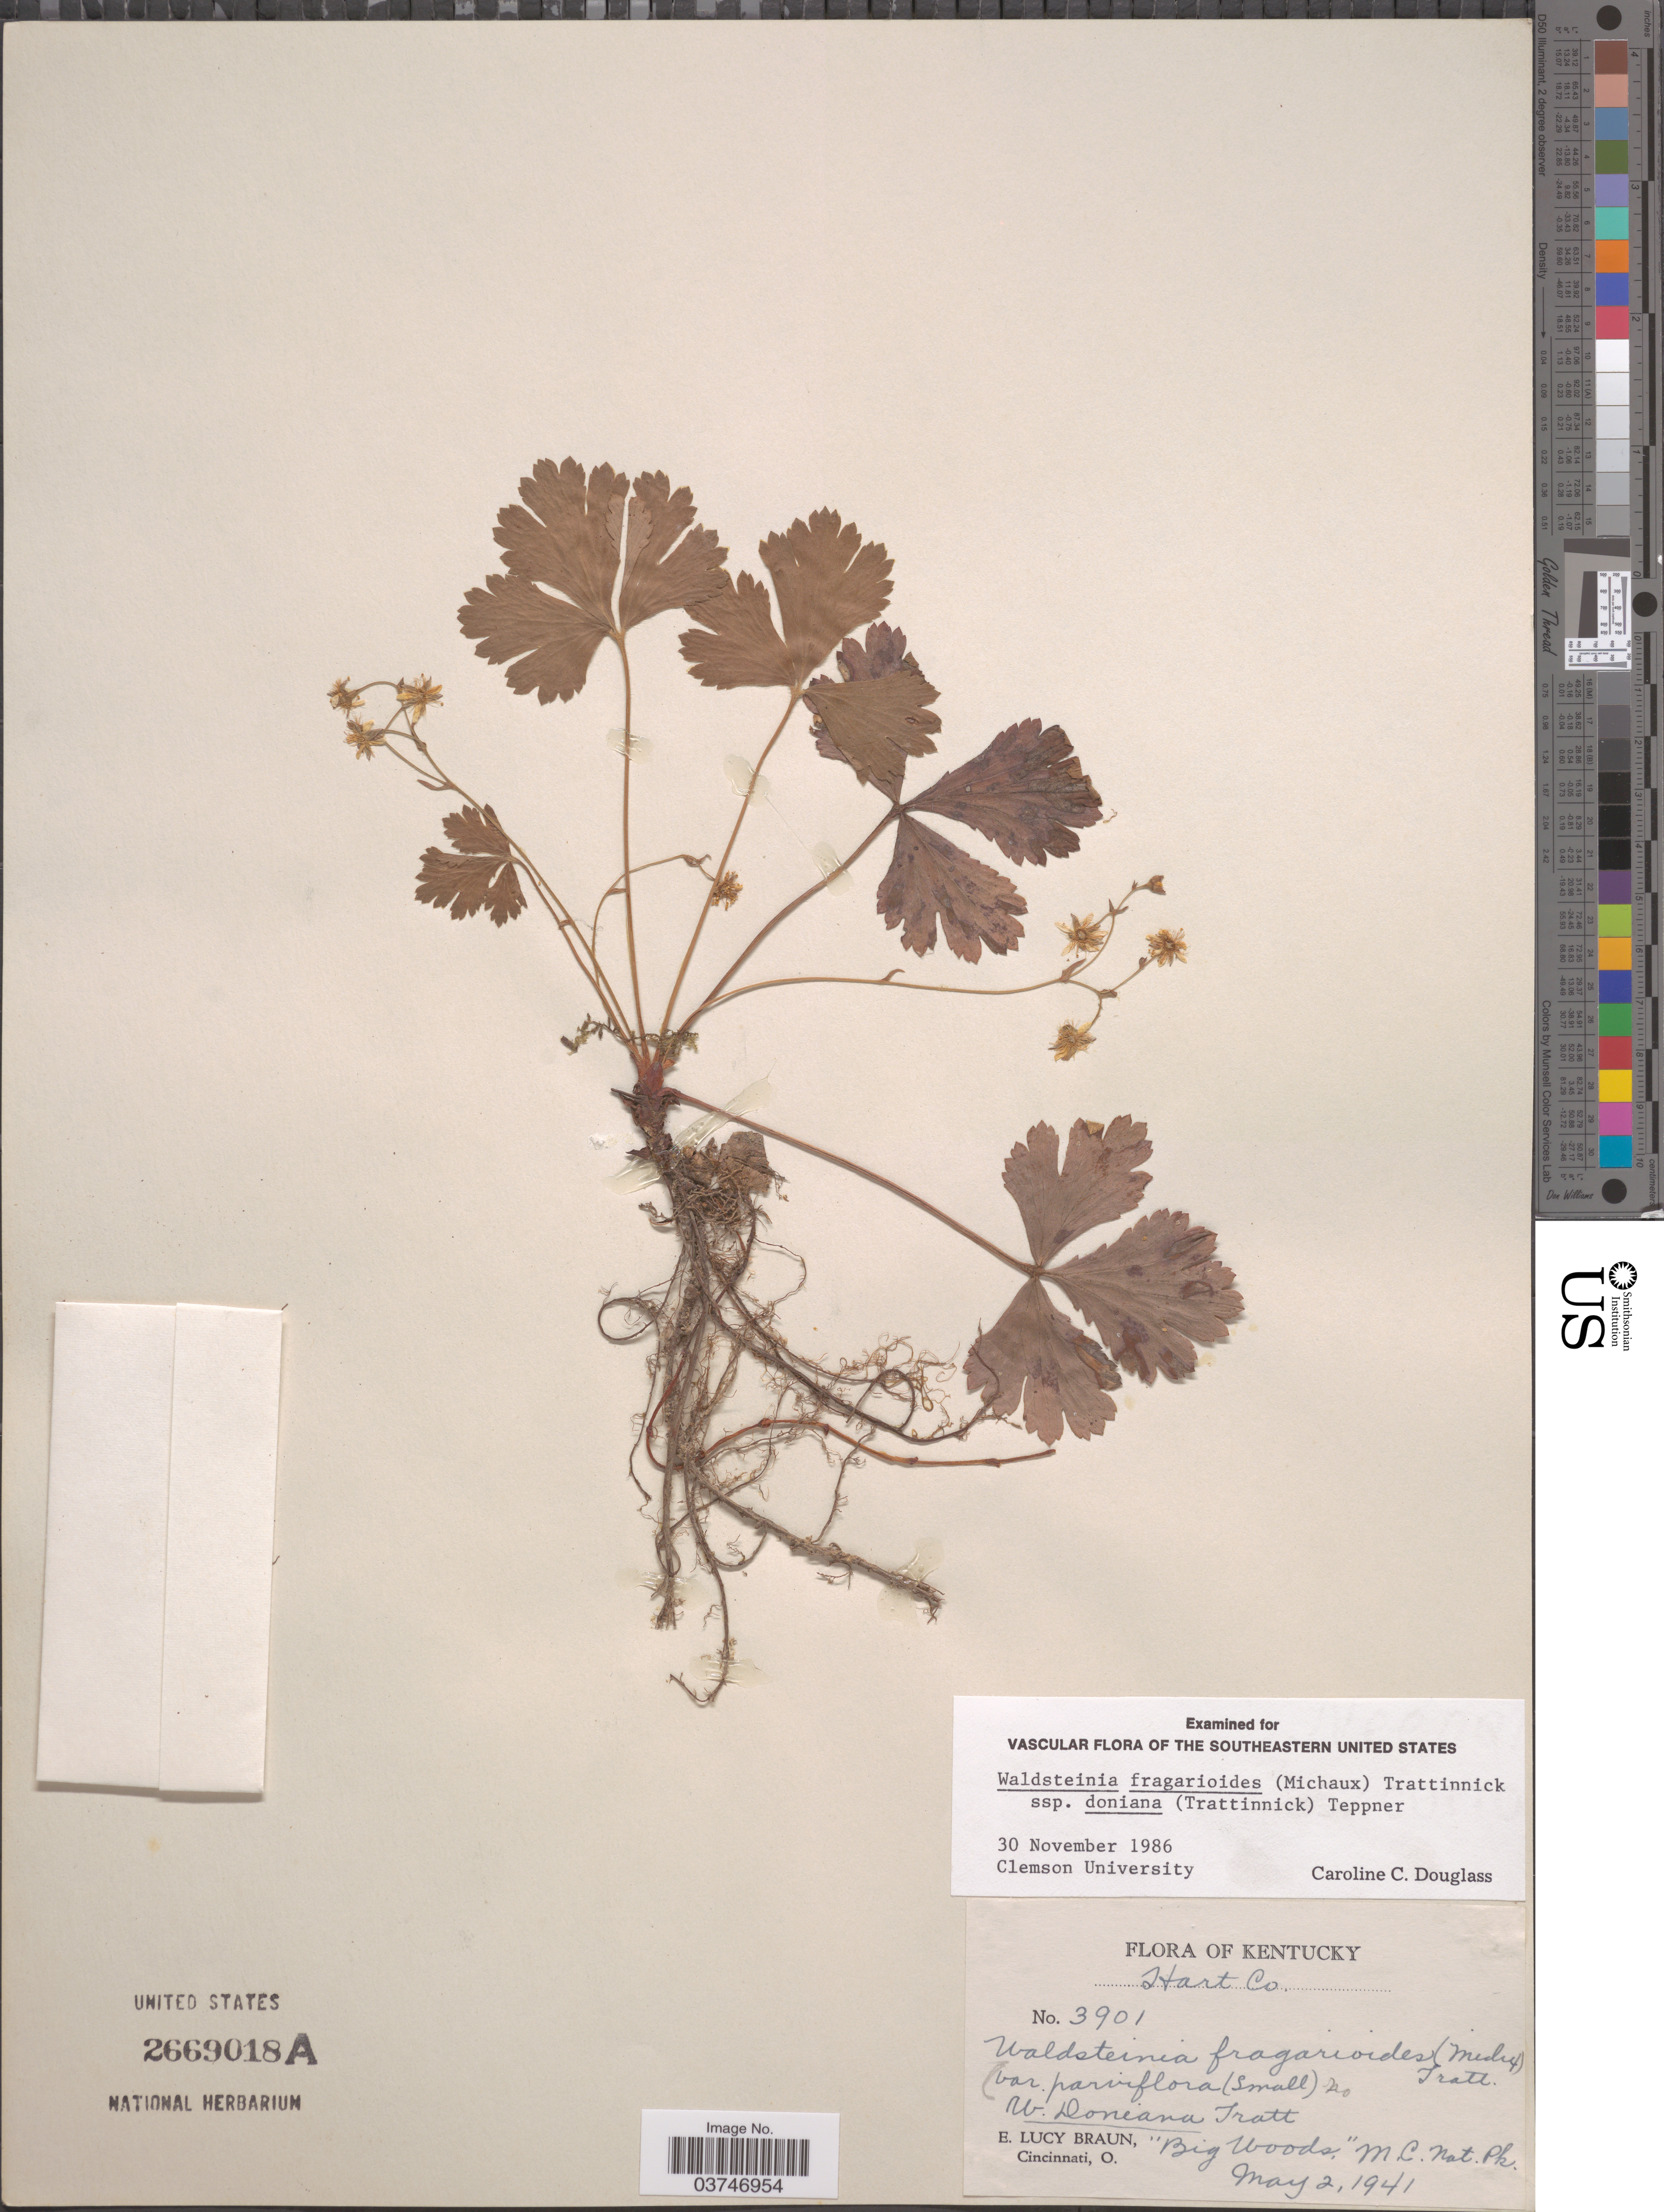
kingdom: Plantae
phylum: Tracheophyta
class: Magnoliopsida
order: Rosales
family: Rosaceae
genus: Waldsteinia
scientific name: Waldsteinia fragarioides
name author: (Michx.) Tratt.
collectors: E. L. Braun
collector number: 3901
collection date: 1941-05-02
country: United States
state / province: Kentucky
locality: Hart Co. "Big Woods", M. L. Nat. Pk.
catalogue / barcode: US 2669018A